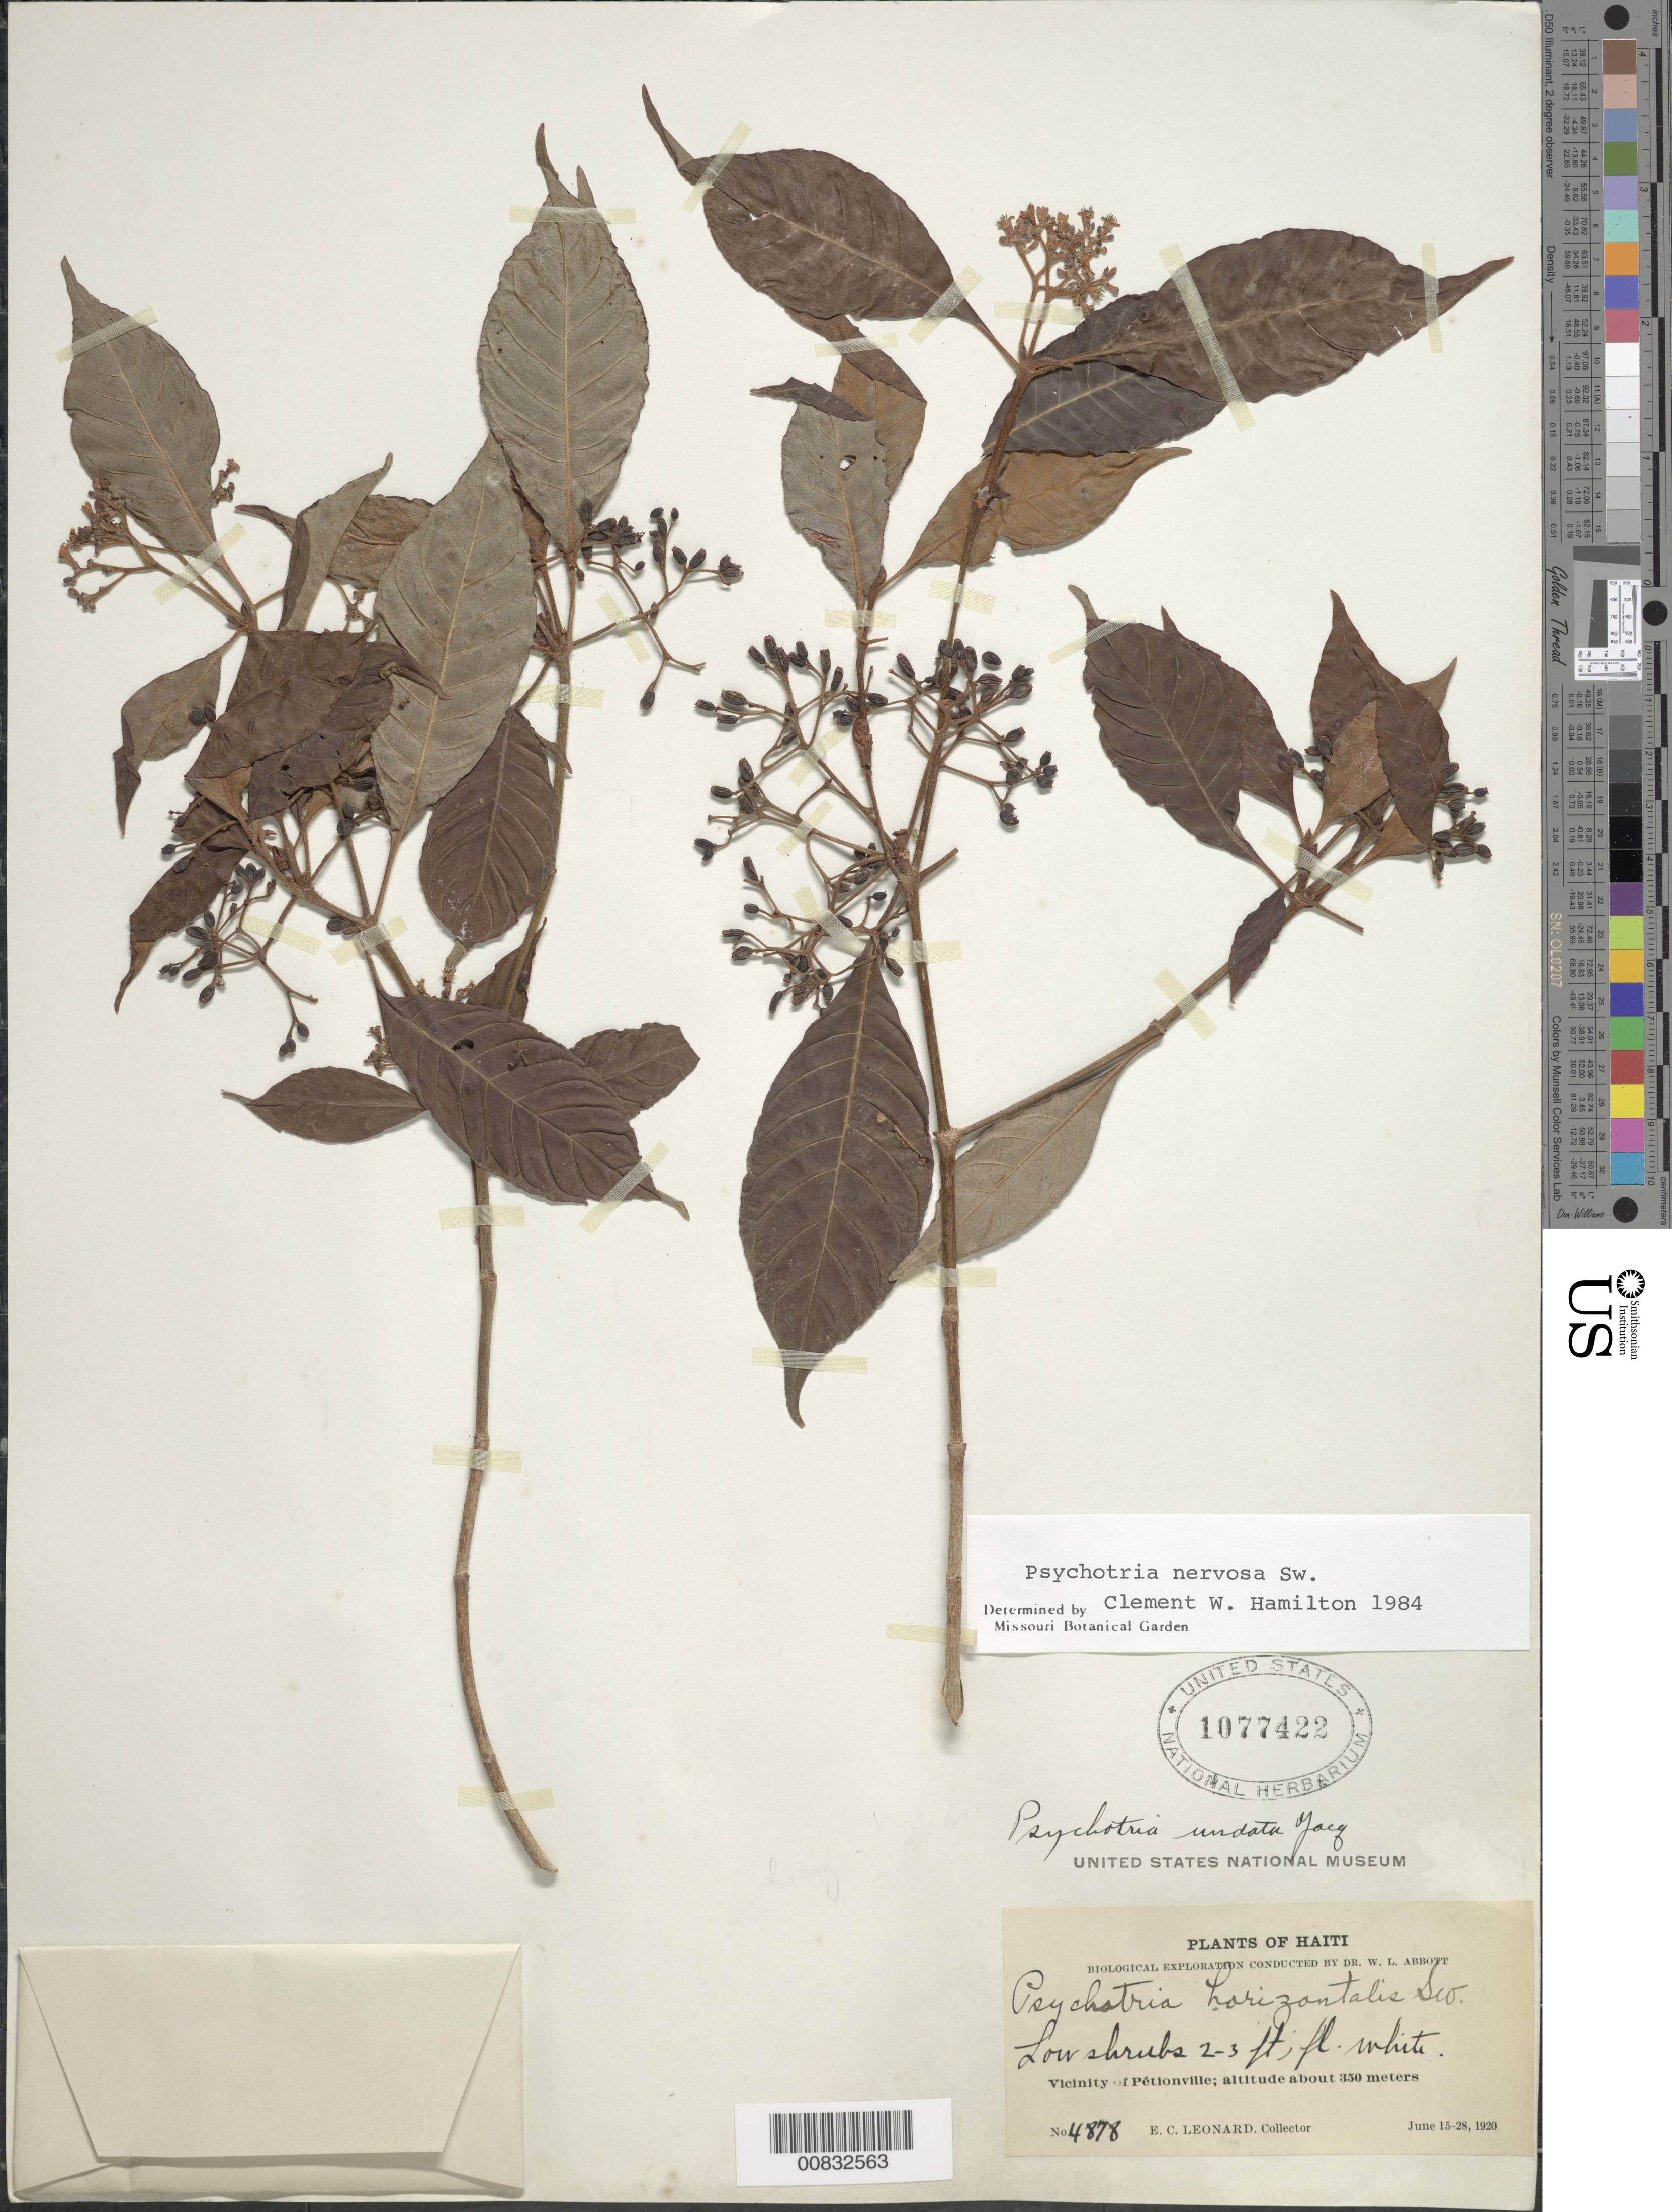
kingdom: Plantae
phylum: Tracheophyta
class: Magnoliopsida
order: Gentianales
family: Rubiaceae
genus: Psychotria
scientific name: Psychotria nervosa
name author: Sw.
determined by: Hamilton, C. W.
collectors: E. C. Leonard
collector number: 4878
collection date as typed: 15 Jun 1920 to 28 Jun 1920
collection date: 1920-06-15/1920-06-28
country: Haiti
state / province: Ouest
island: Hispaniola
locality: Vicinity of Pétionville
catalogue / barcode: US 1077422